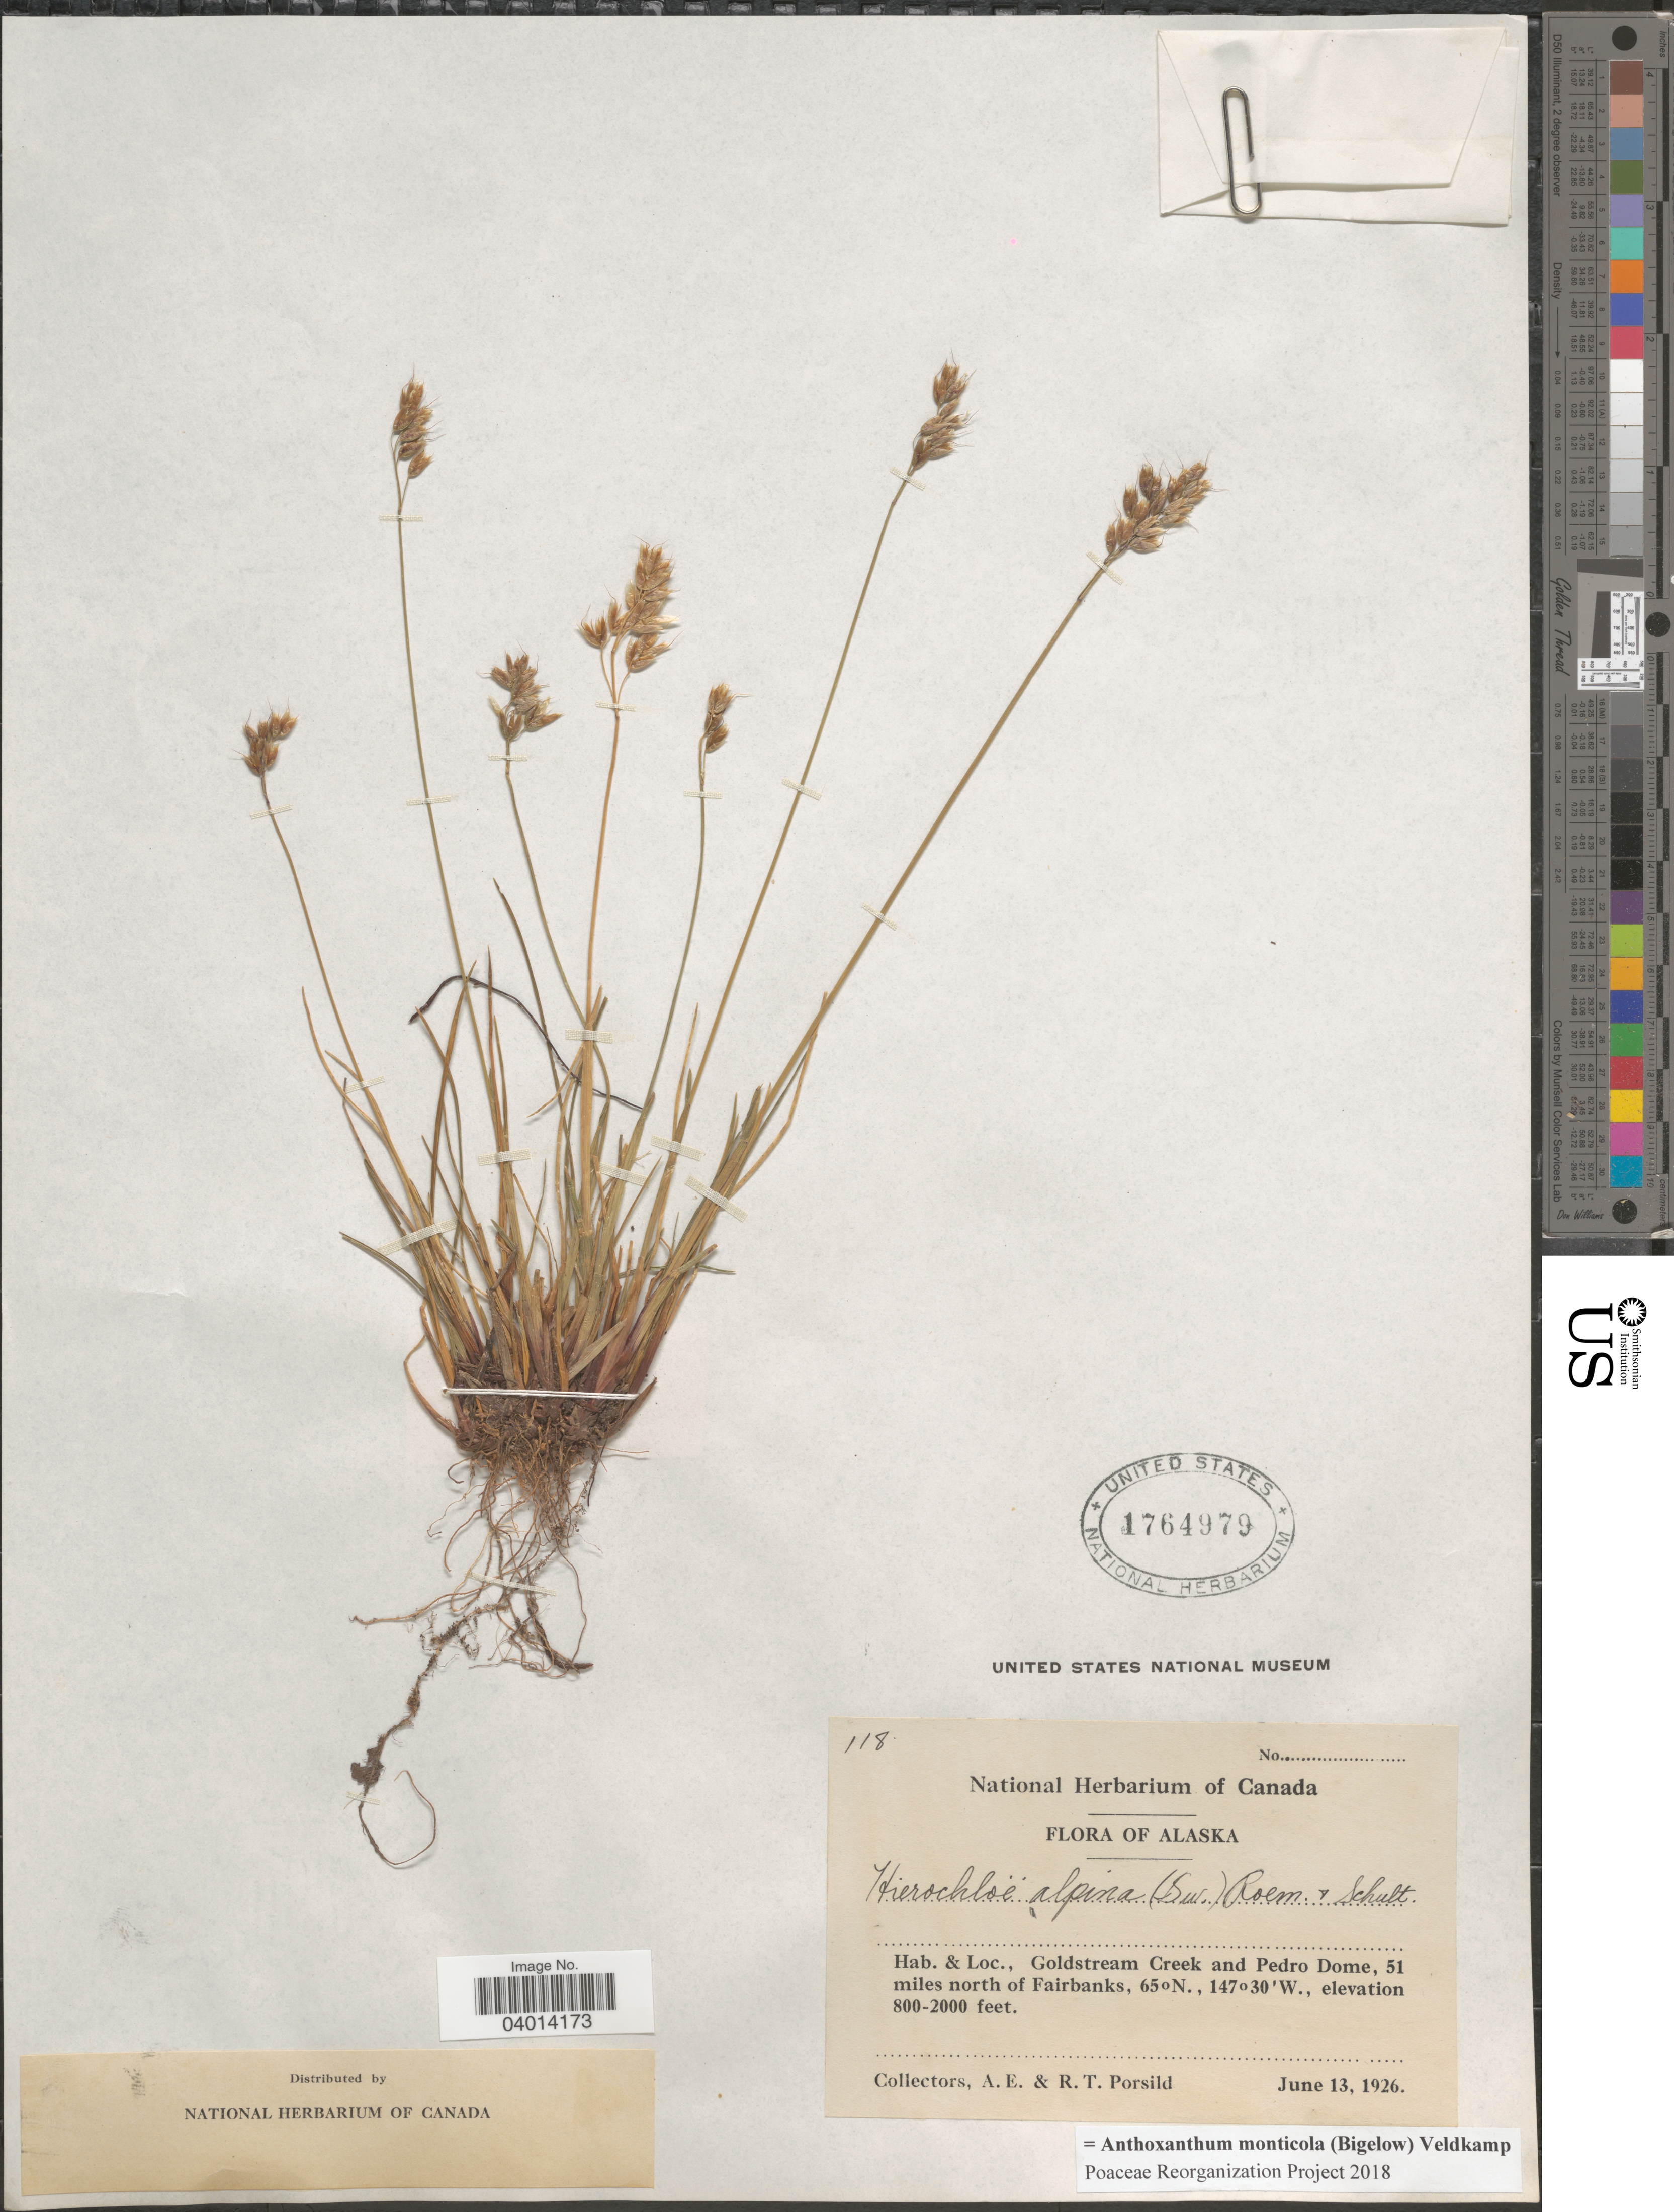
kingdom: Plantae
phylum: Tracheophyta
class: Liliopsida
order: Poales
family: Poaceae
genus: Anthoxanthum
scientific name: Anthoxanthum monticola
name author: (Bigelow) Veldkamp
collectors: A. E. Porsild & R. T. Porsild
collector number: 118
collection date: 1926-06-13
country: United States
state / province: Alaska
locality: Goldstream Creek and Pedro Dome, 51 miles north of Fairbanks.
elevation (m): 244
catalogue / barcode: US 1764979